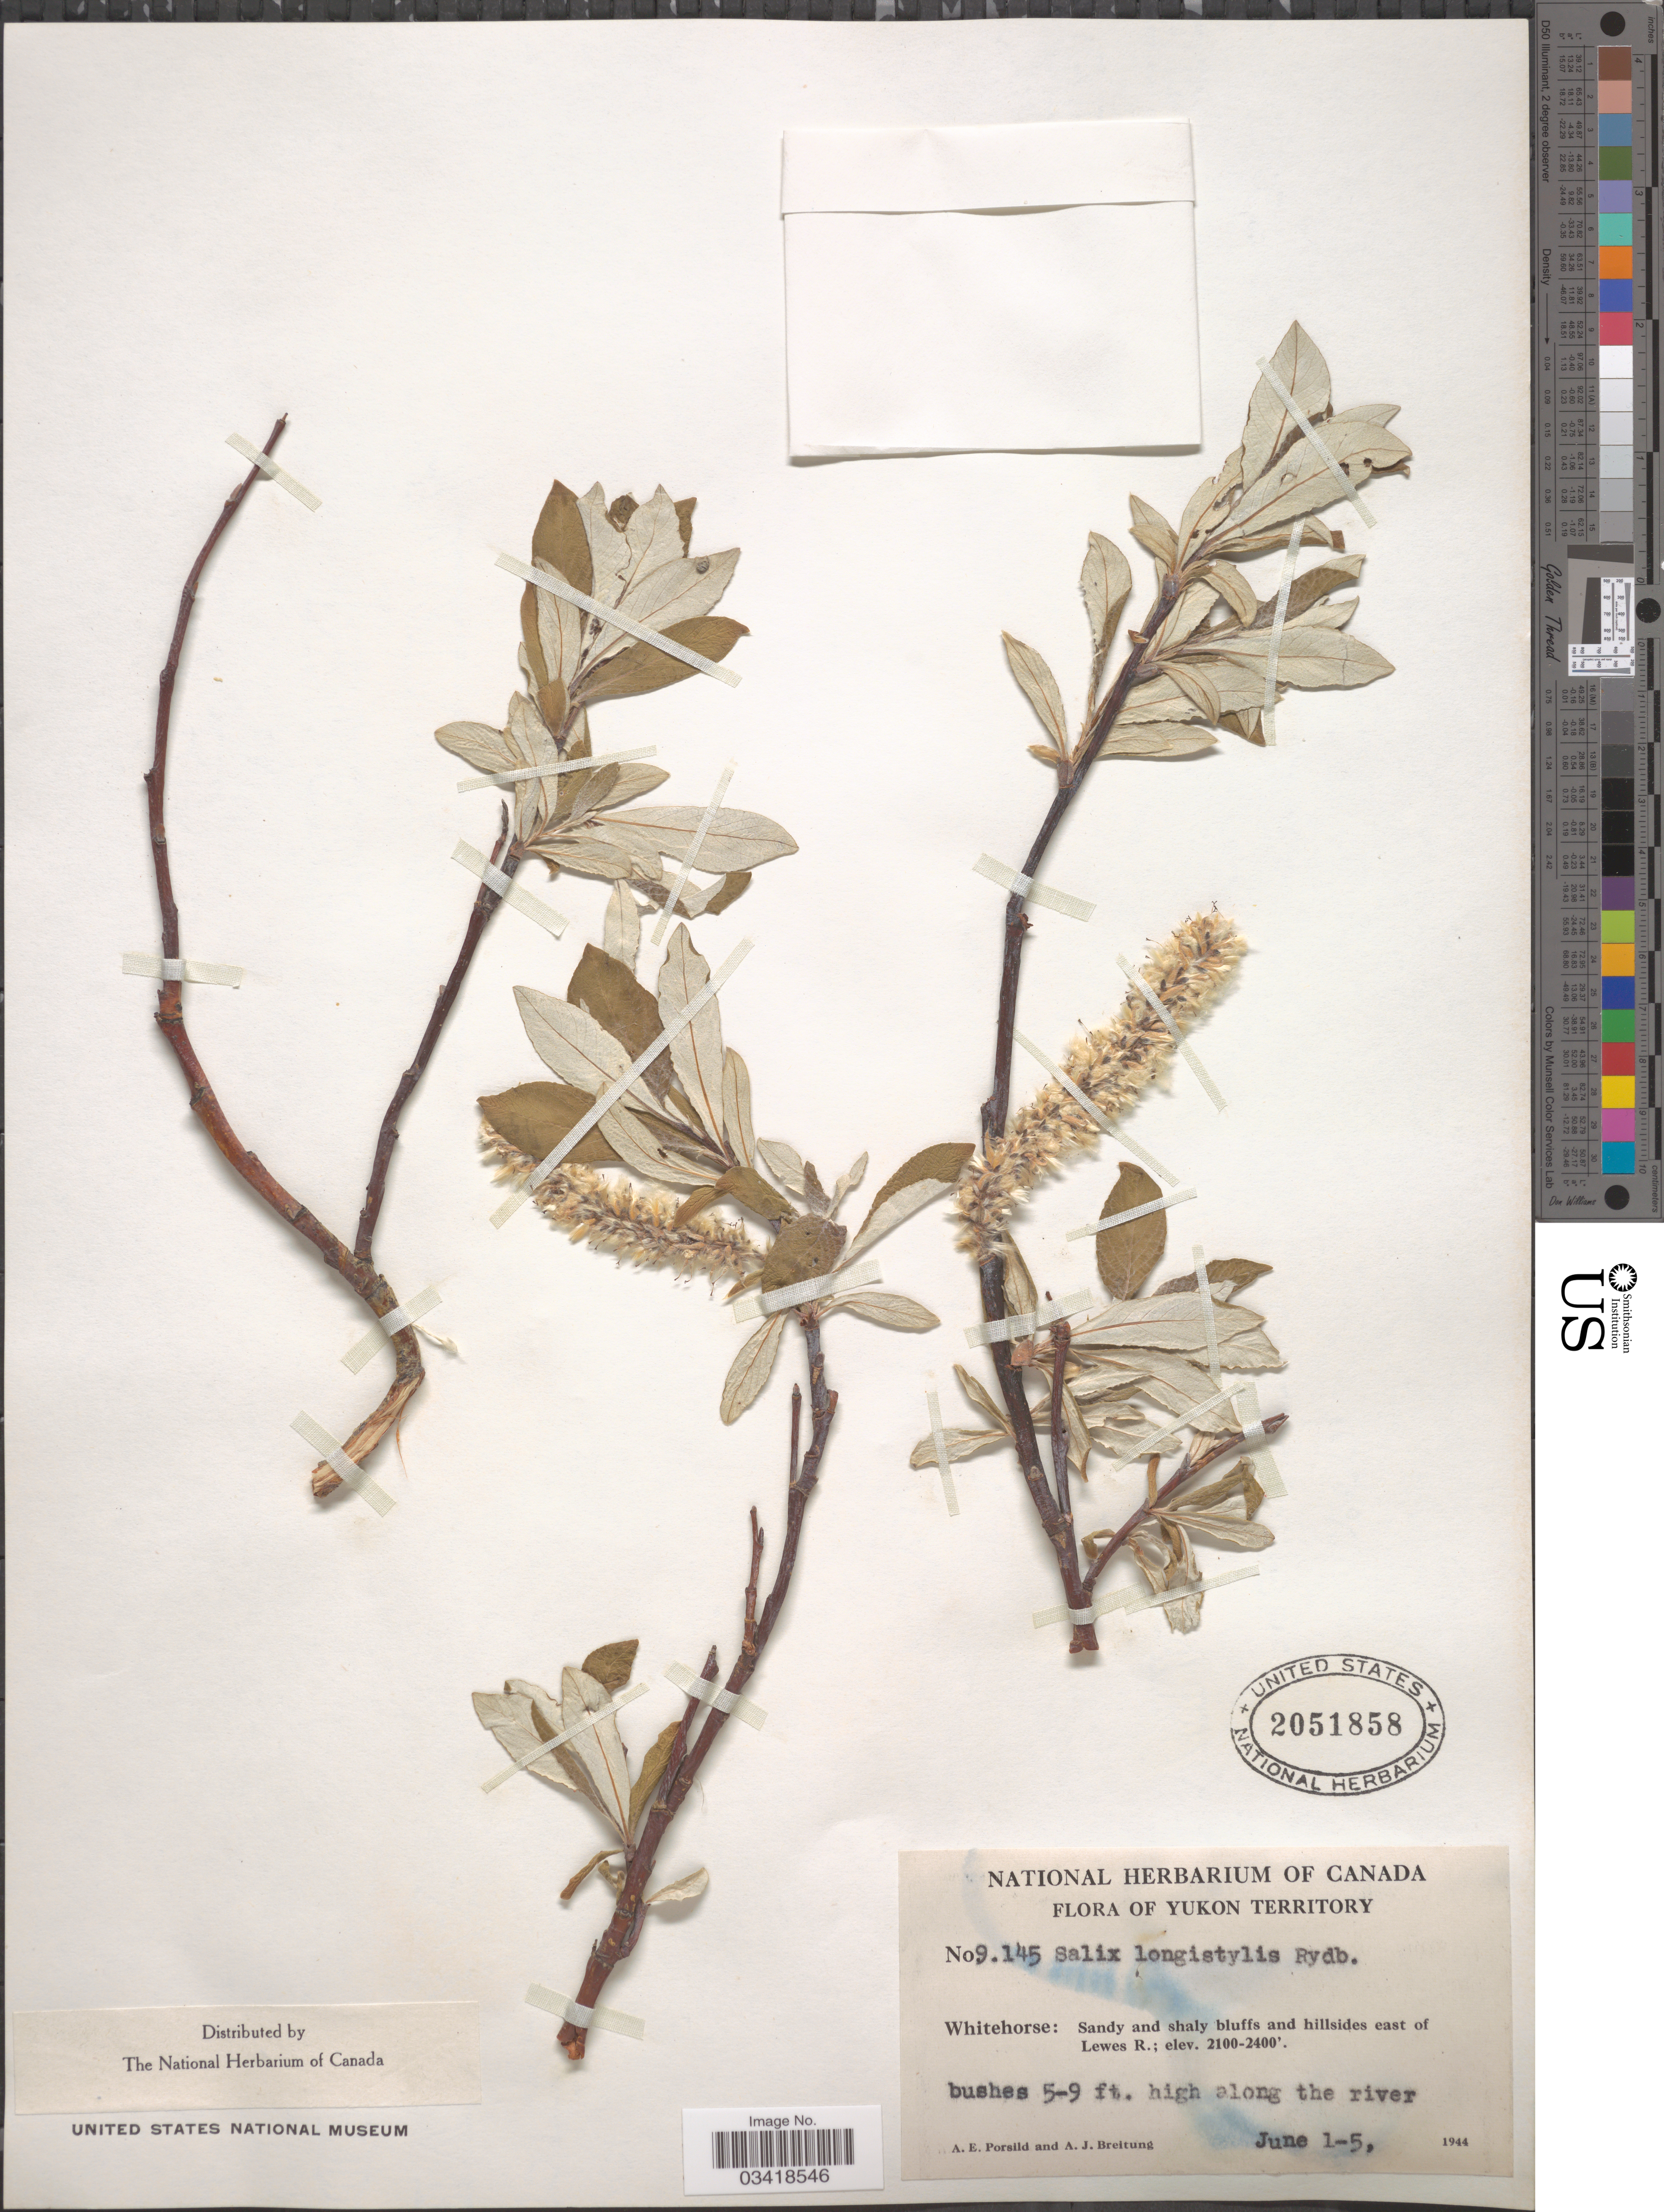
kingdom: Plantae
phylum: Tracheophyta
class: Magnoliopsida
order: Malpighiales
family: Salicaceae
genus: Salix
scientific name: Salix alaxensis var. longistylis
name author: (Rydb.) C.K. Schneid.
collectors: A. E. Porsild & A. Breitung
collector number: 9145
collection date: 1944-06-01/1944-06-05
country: Canada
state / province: Yukon Territory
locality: Whitehorse: Sandy and shaly bluffs and hillsides east of Lewes R.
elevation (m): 640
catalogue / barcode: US 2051585